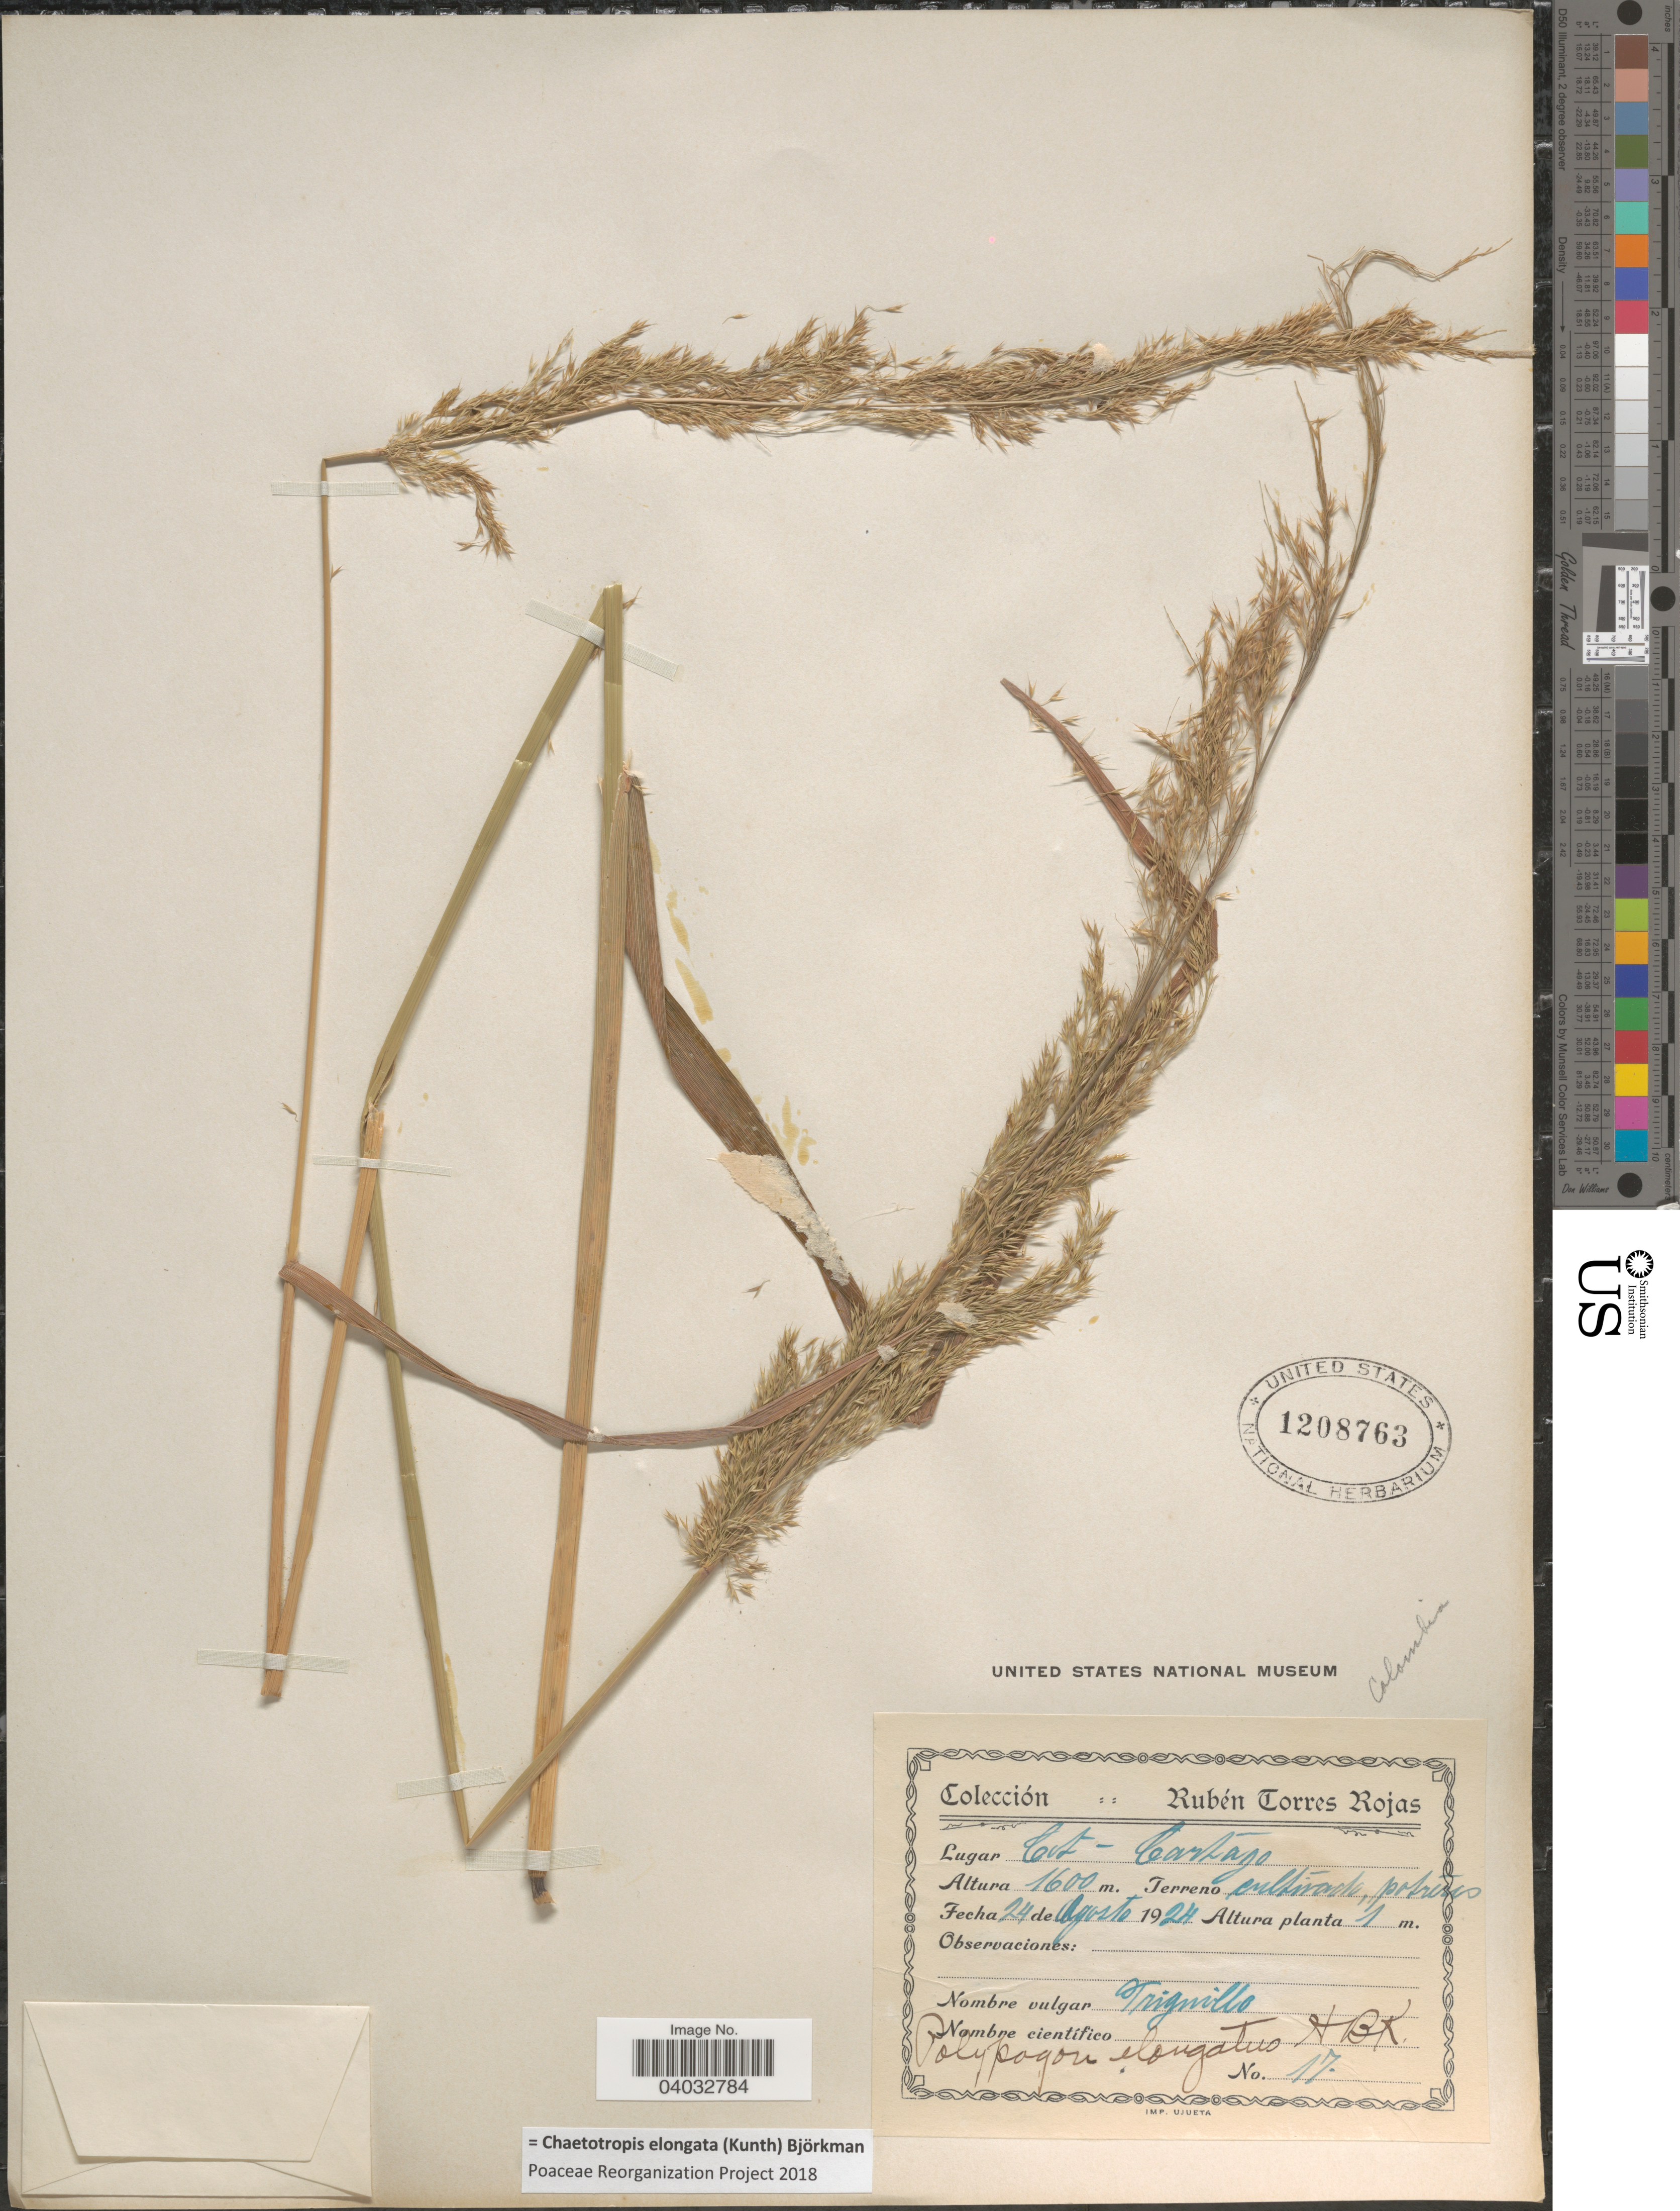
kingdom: Plantae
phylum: Tracheophyta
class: Liliopsida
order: Poales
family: Poaceae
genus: Chaetotropis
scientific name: Chaetotropis elongata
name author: (Kunth) Björkman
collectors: R. Torres Rojas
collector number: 17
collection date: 1924-08-24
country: Costa Rica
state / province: Cartago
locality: Cot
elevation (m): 1600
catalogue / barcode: US 1208763